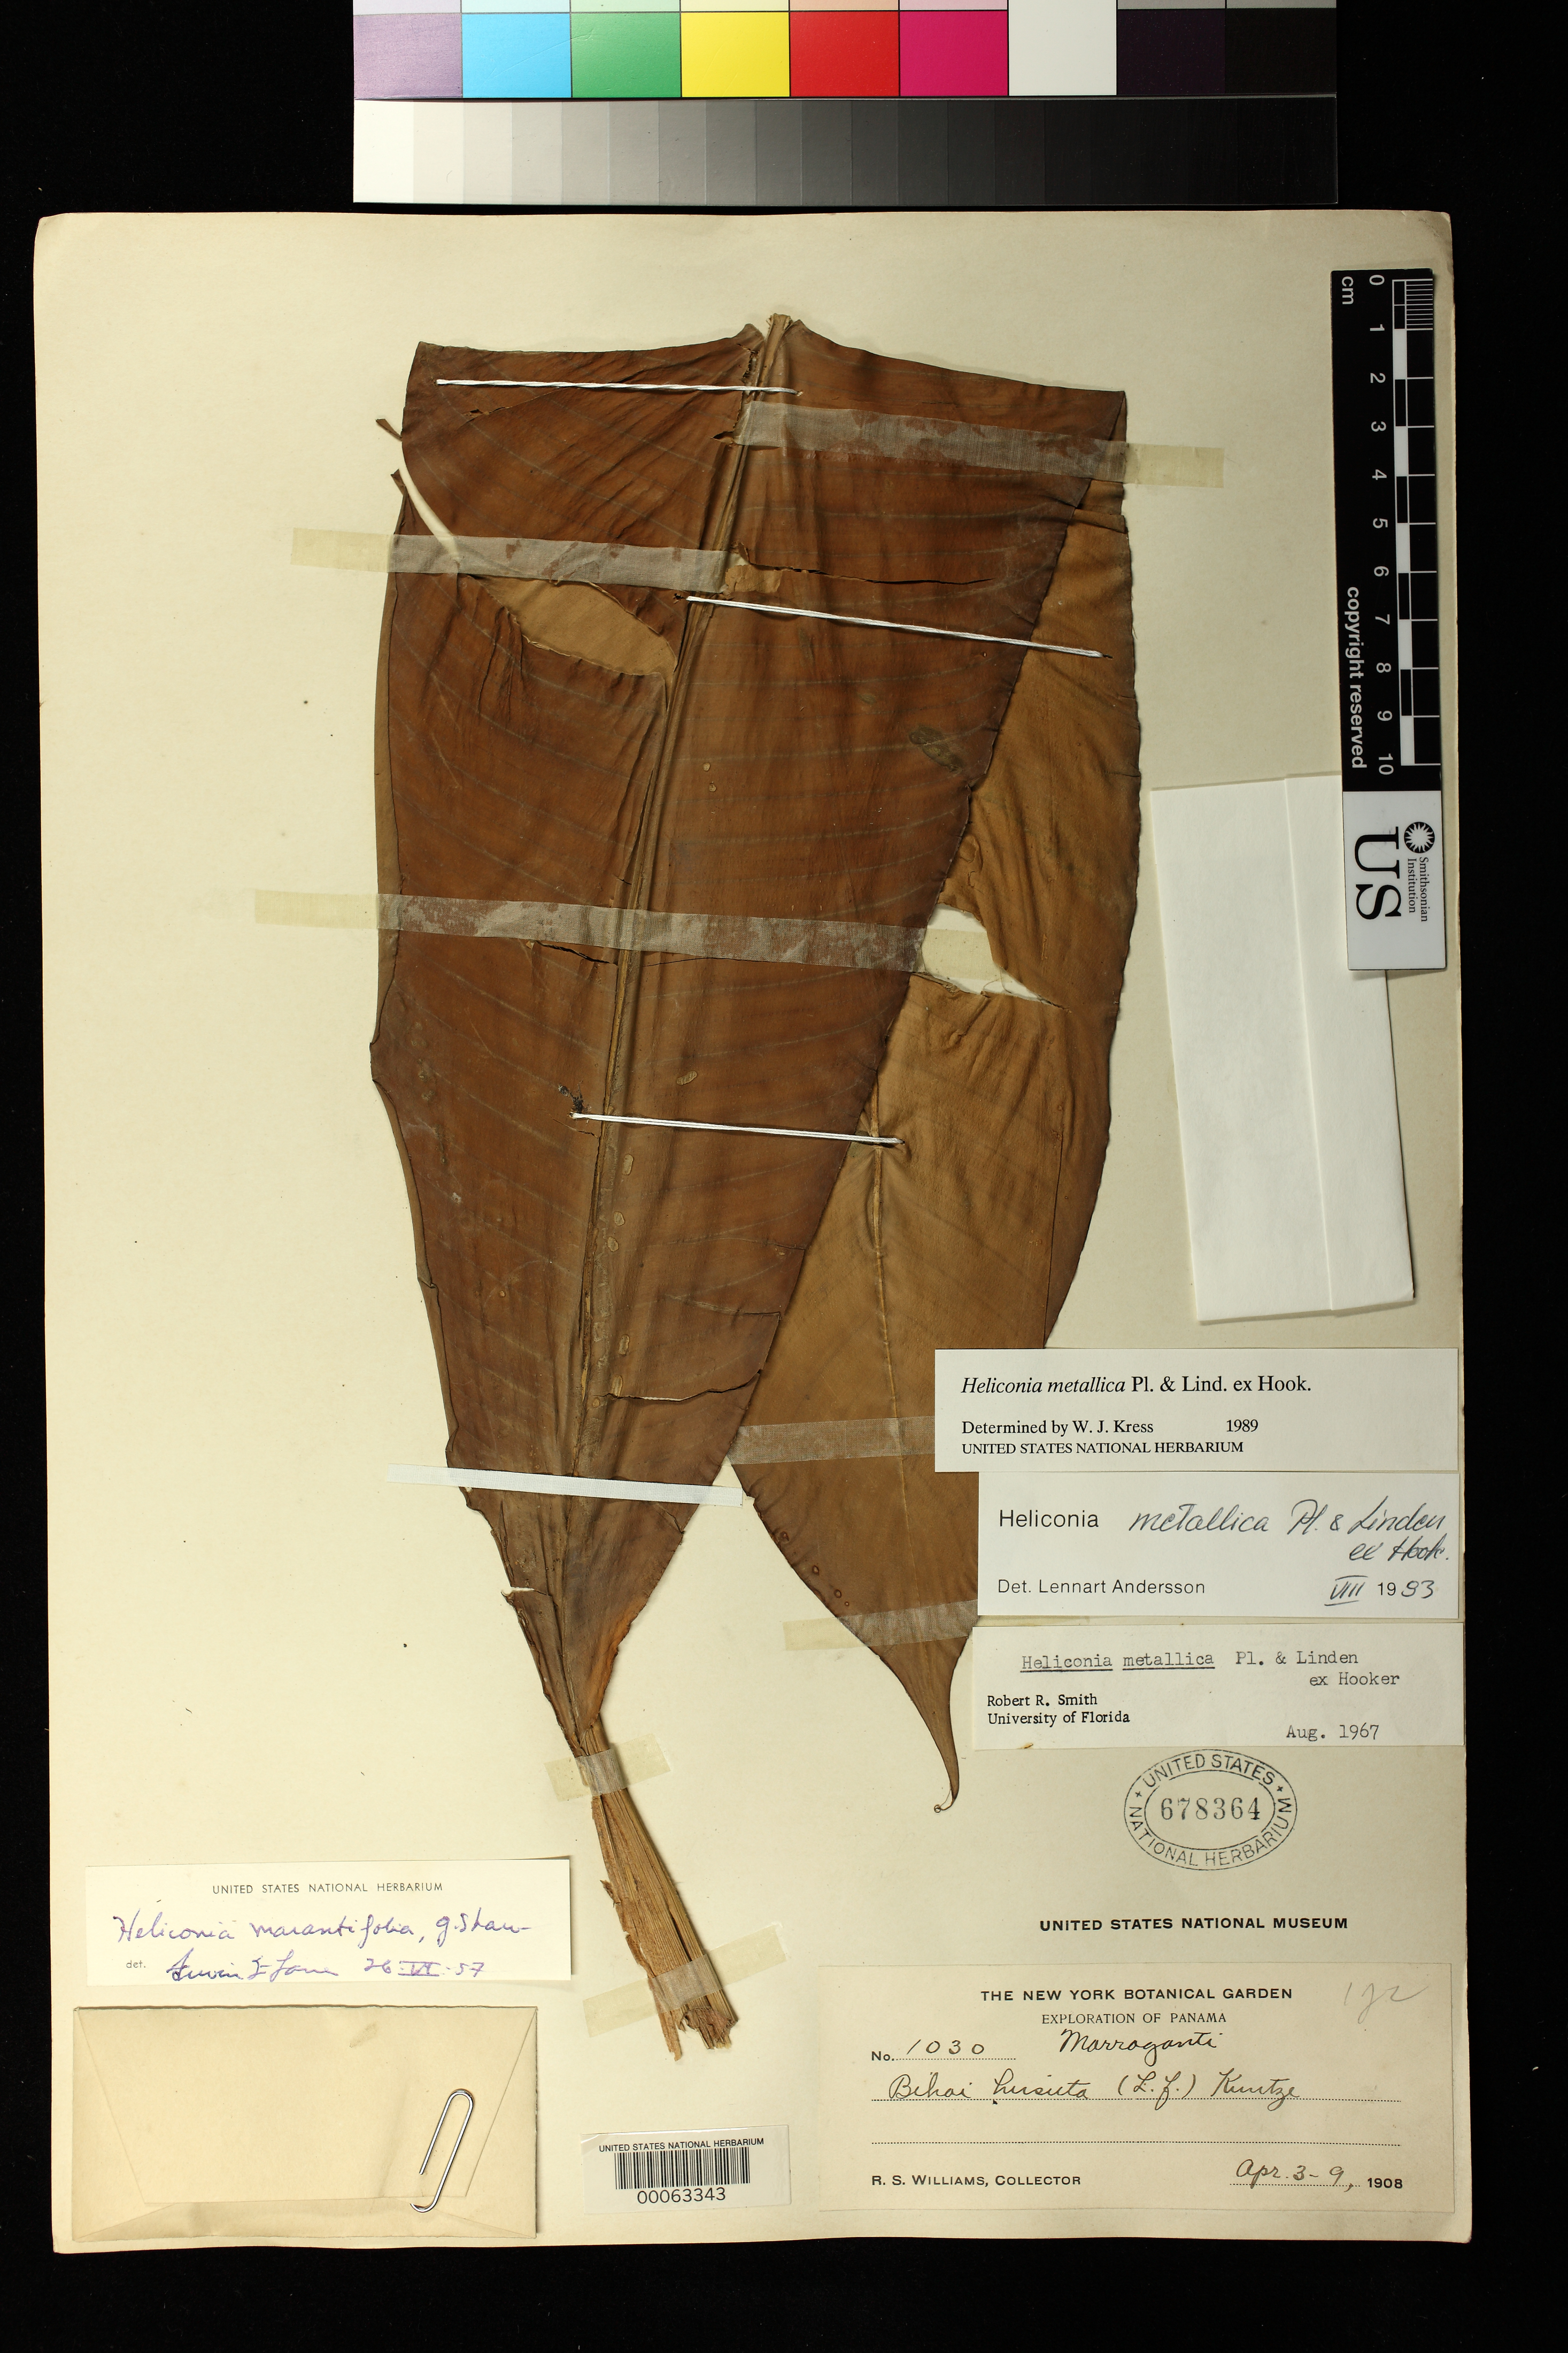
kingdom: Plantae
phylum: Tracheophyta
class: Liliopsida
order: Zingiberales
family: Heliconiaceae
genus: Heliconia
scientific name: Heliconia metallica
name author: Planch. & Linden ex Hook.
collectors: R. S. Williams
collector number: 1030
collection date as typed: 03 Apr 1908 to 09 Apr 1908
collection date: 1908-04-03/1908-04-09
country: Panama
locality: Marraganti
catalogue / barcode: US 678364